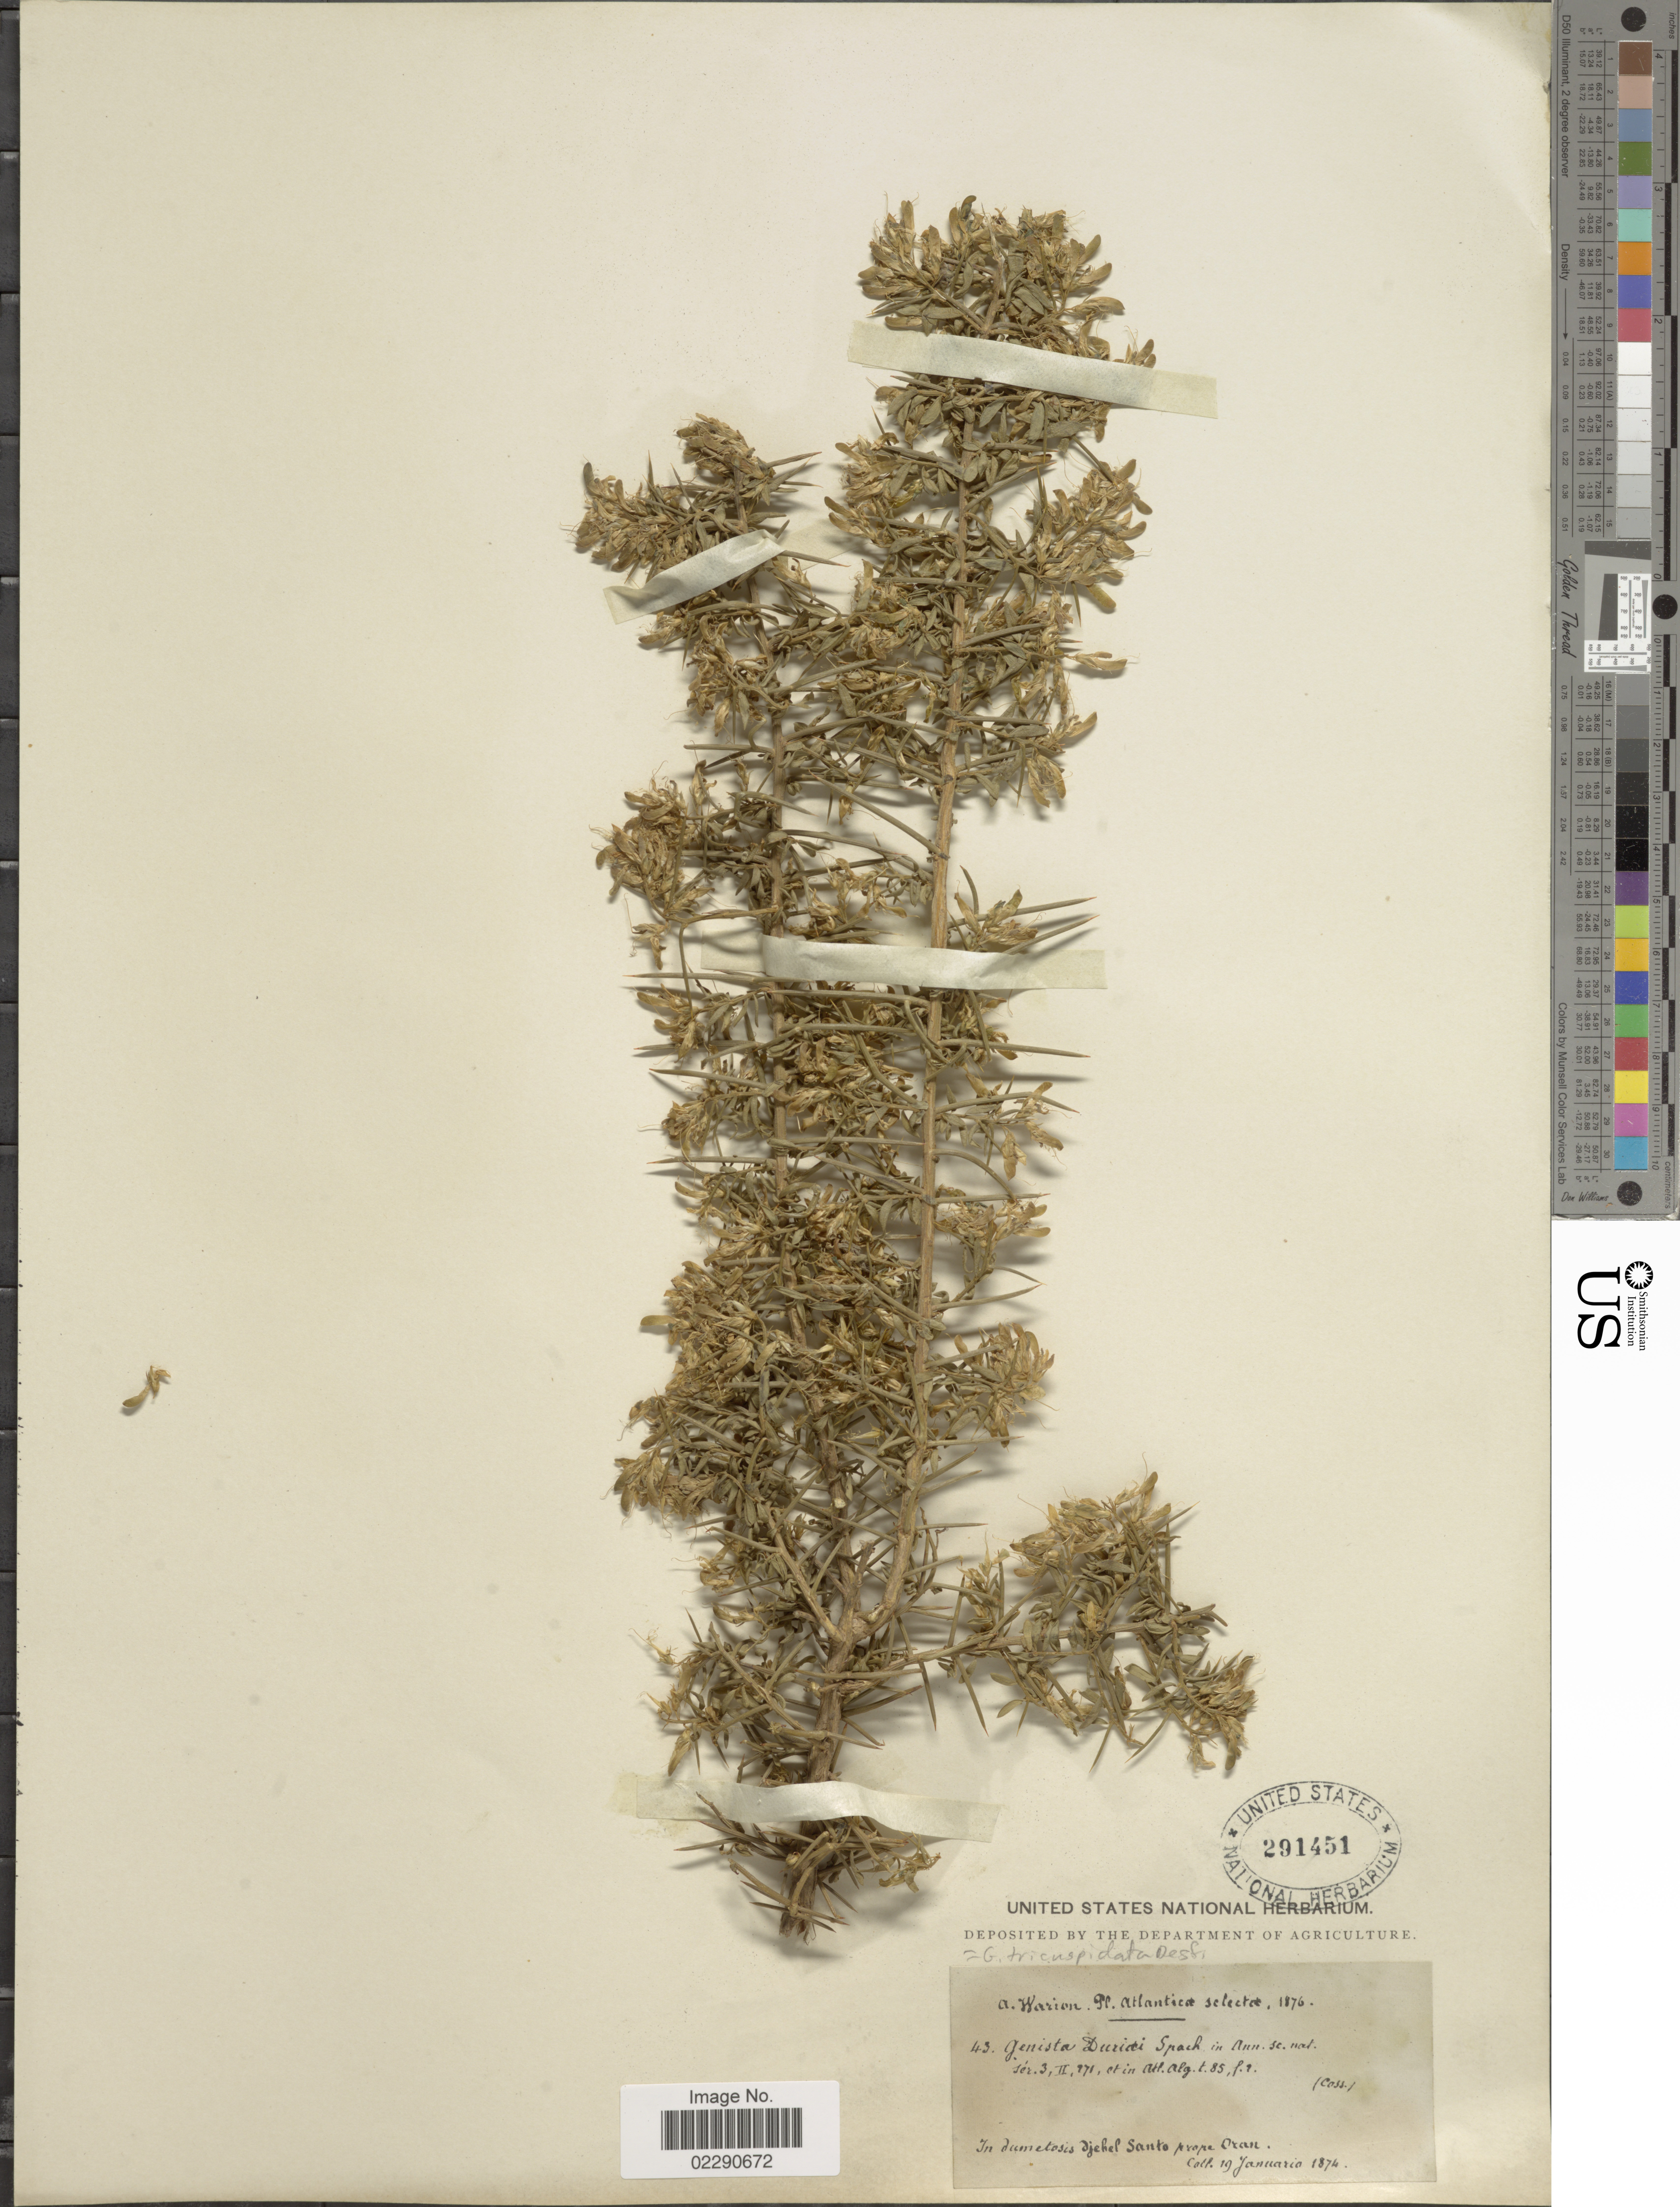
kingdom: Plantae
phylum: Tracheophyta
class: Magnoliopsida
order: Fabales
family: Fabaceae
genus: Genista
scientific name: Genista tricuspidata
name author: Desf.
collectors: A. Warion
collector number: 43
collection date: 1874-01-19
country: Algeria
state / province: Oran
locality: Atlanticae, Djebel Santo prope Oran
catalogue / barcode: US 291451